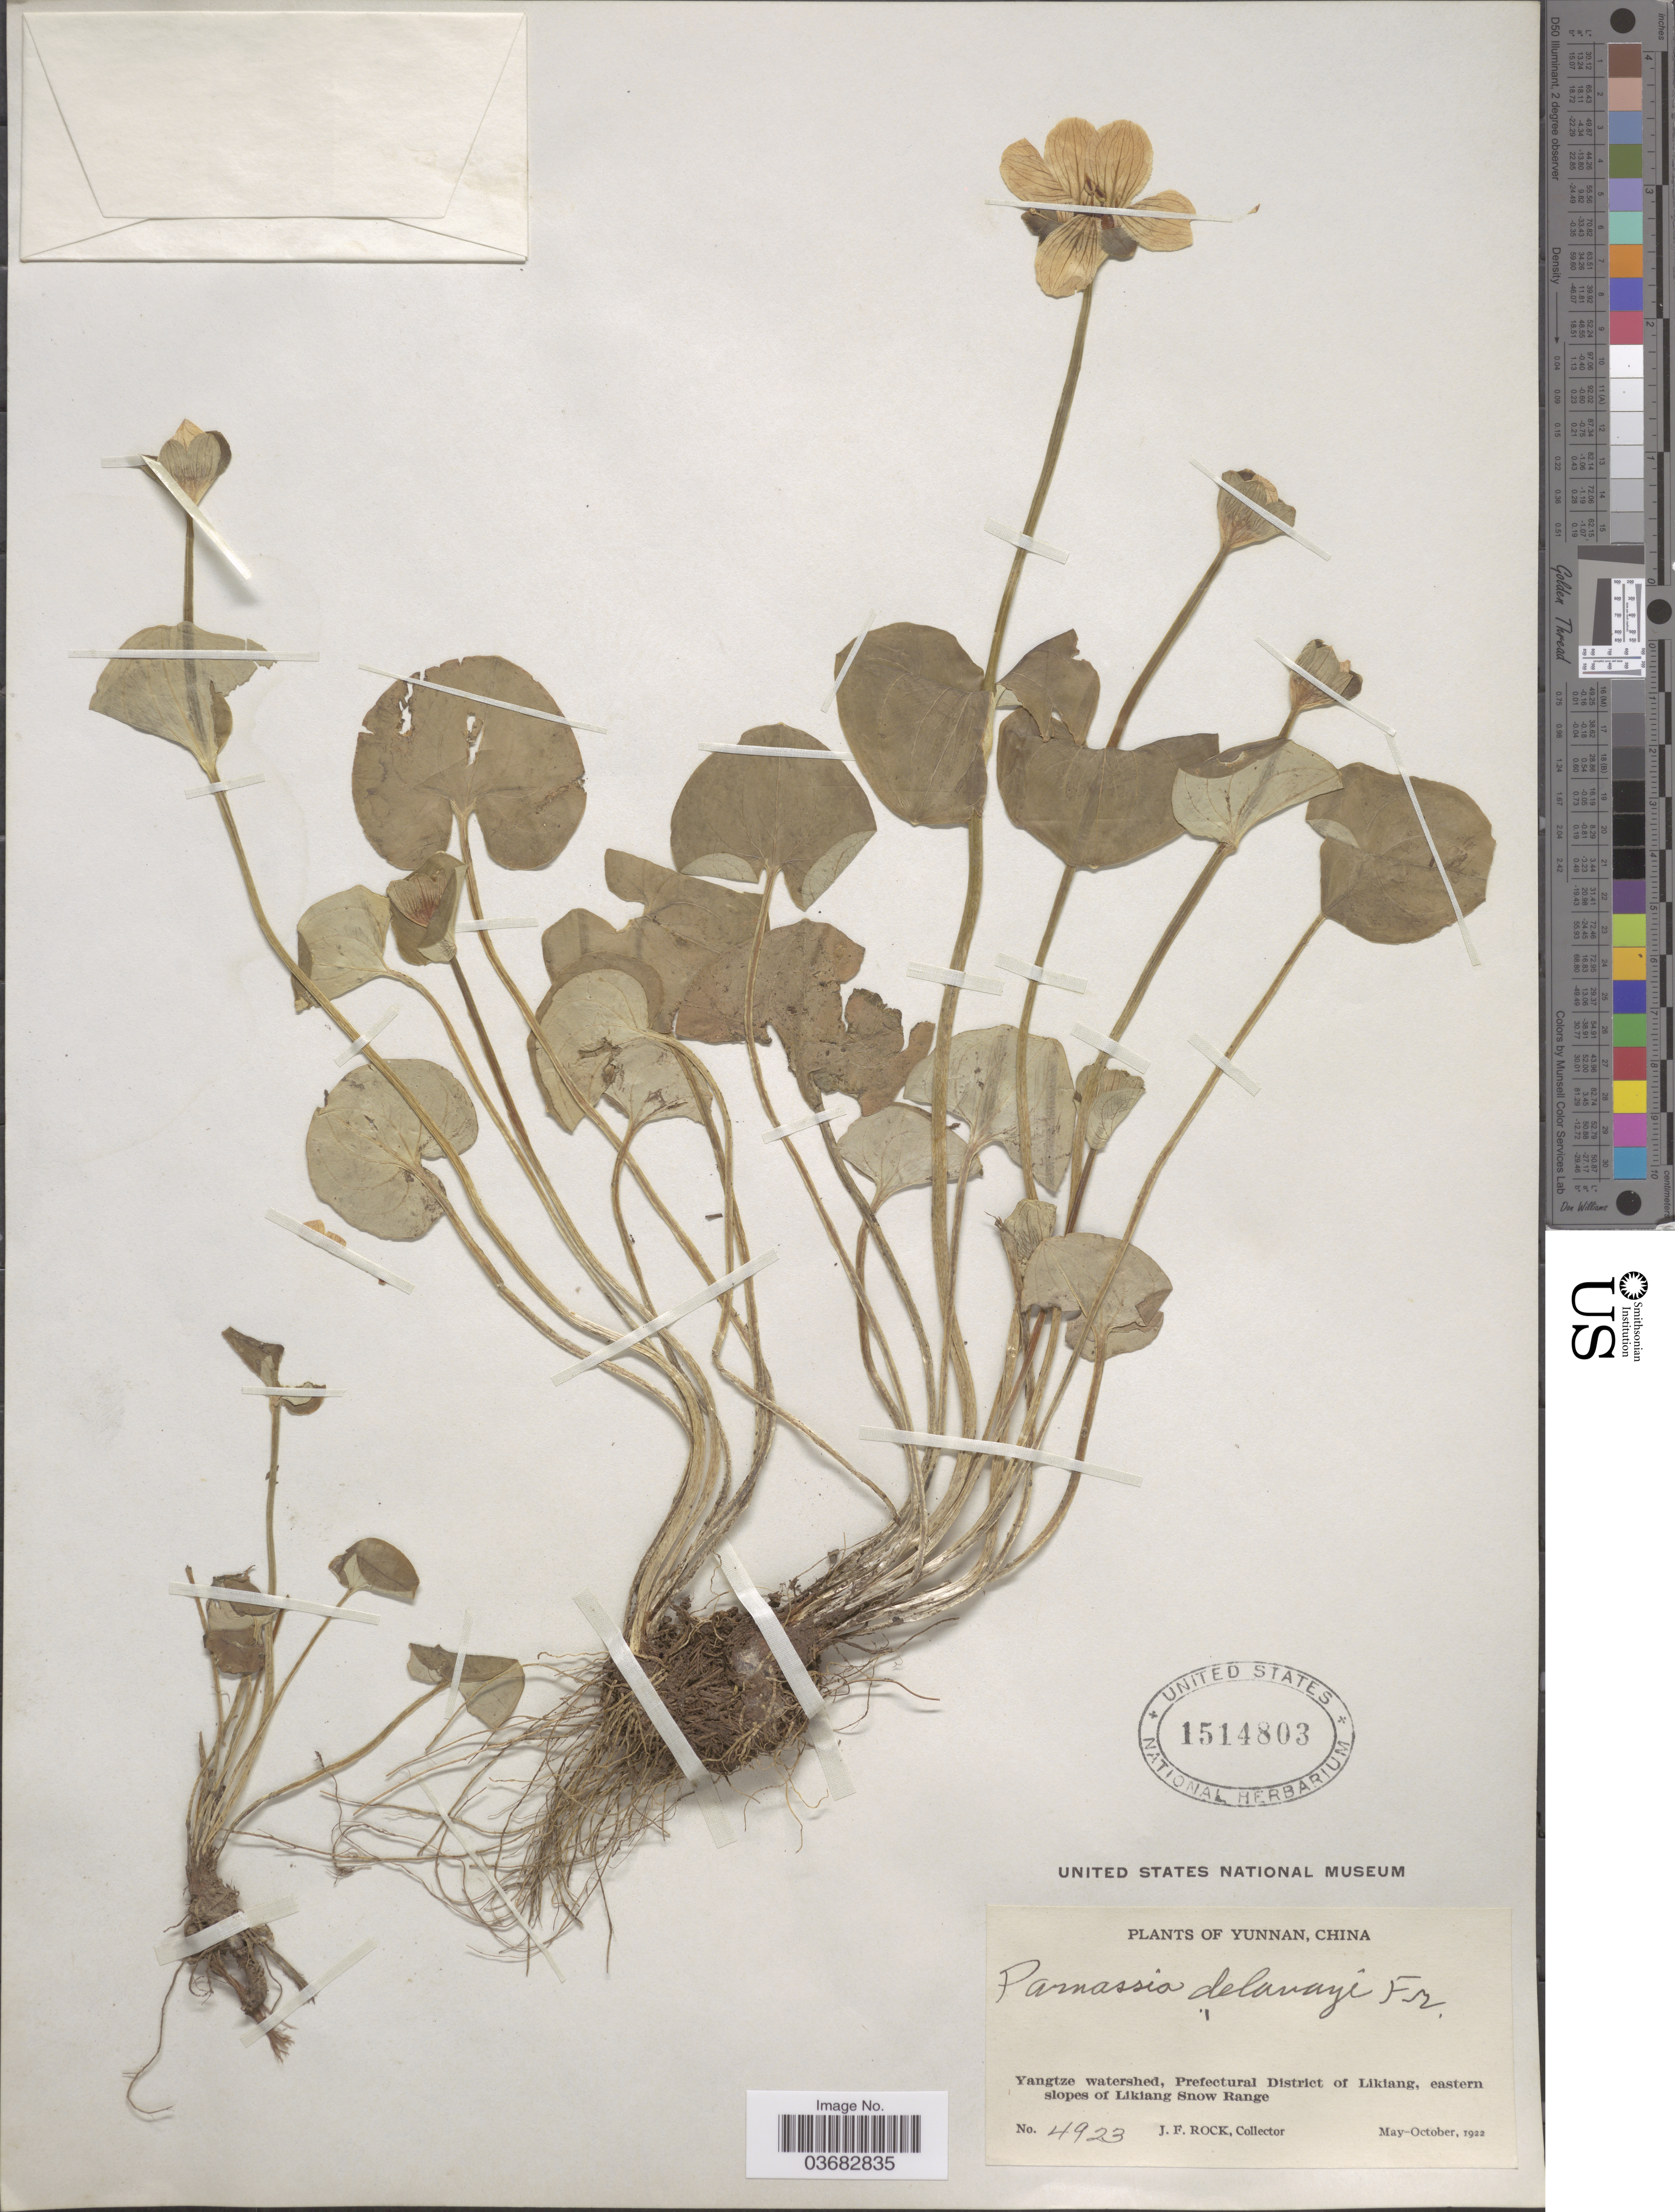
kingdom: Plantae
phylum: Tracheophyta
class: Magnoliopsida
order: Celastrales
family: Parnassiaceae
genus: Parnassia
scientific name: Parnassia delavayi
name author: Franch.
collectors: J. Rock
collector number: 4923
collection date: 1922-05/1922-10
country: China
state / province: Yunnan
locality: Yangtze watershed, Prefectural District of Likiang, eastern slopes of Likiang Snow Range.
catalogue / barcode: US 1514803